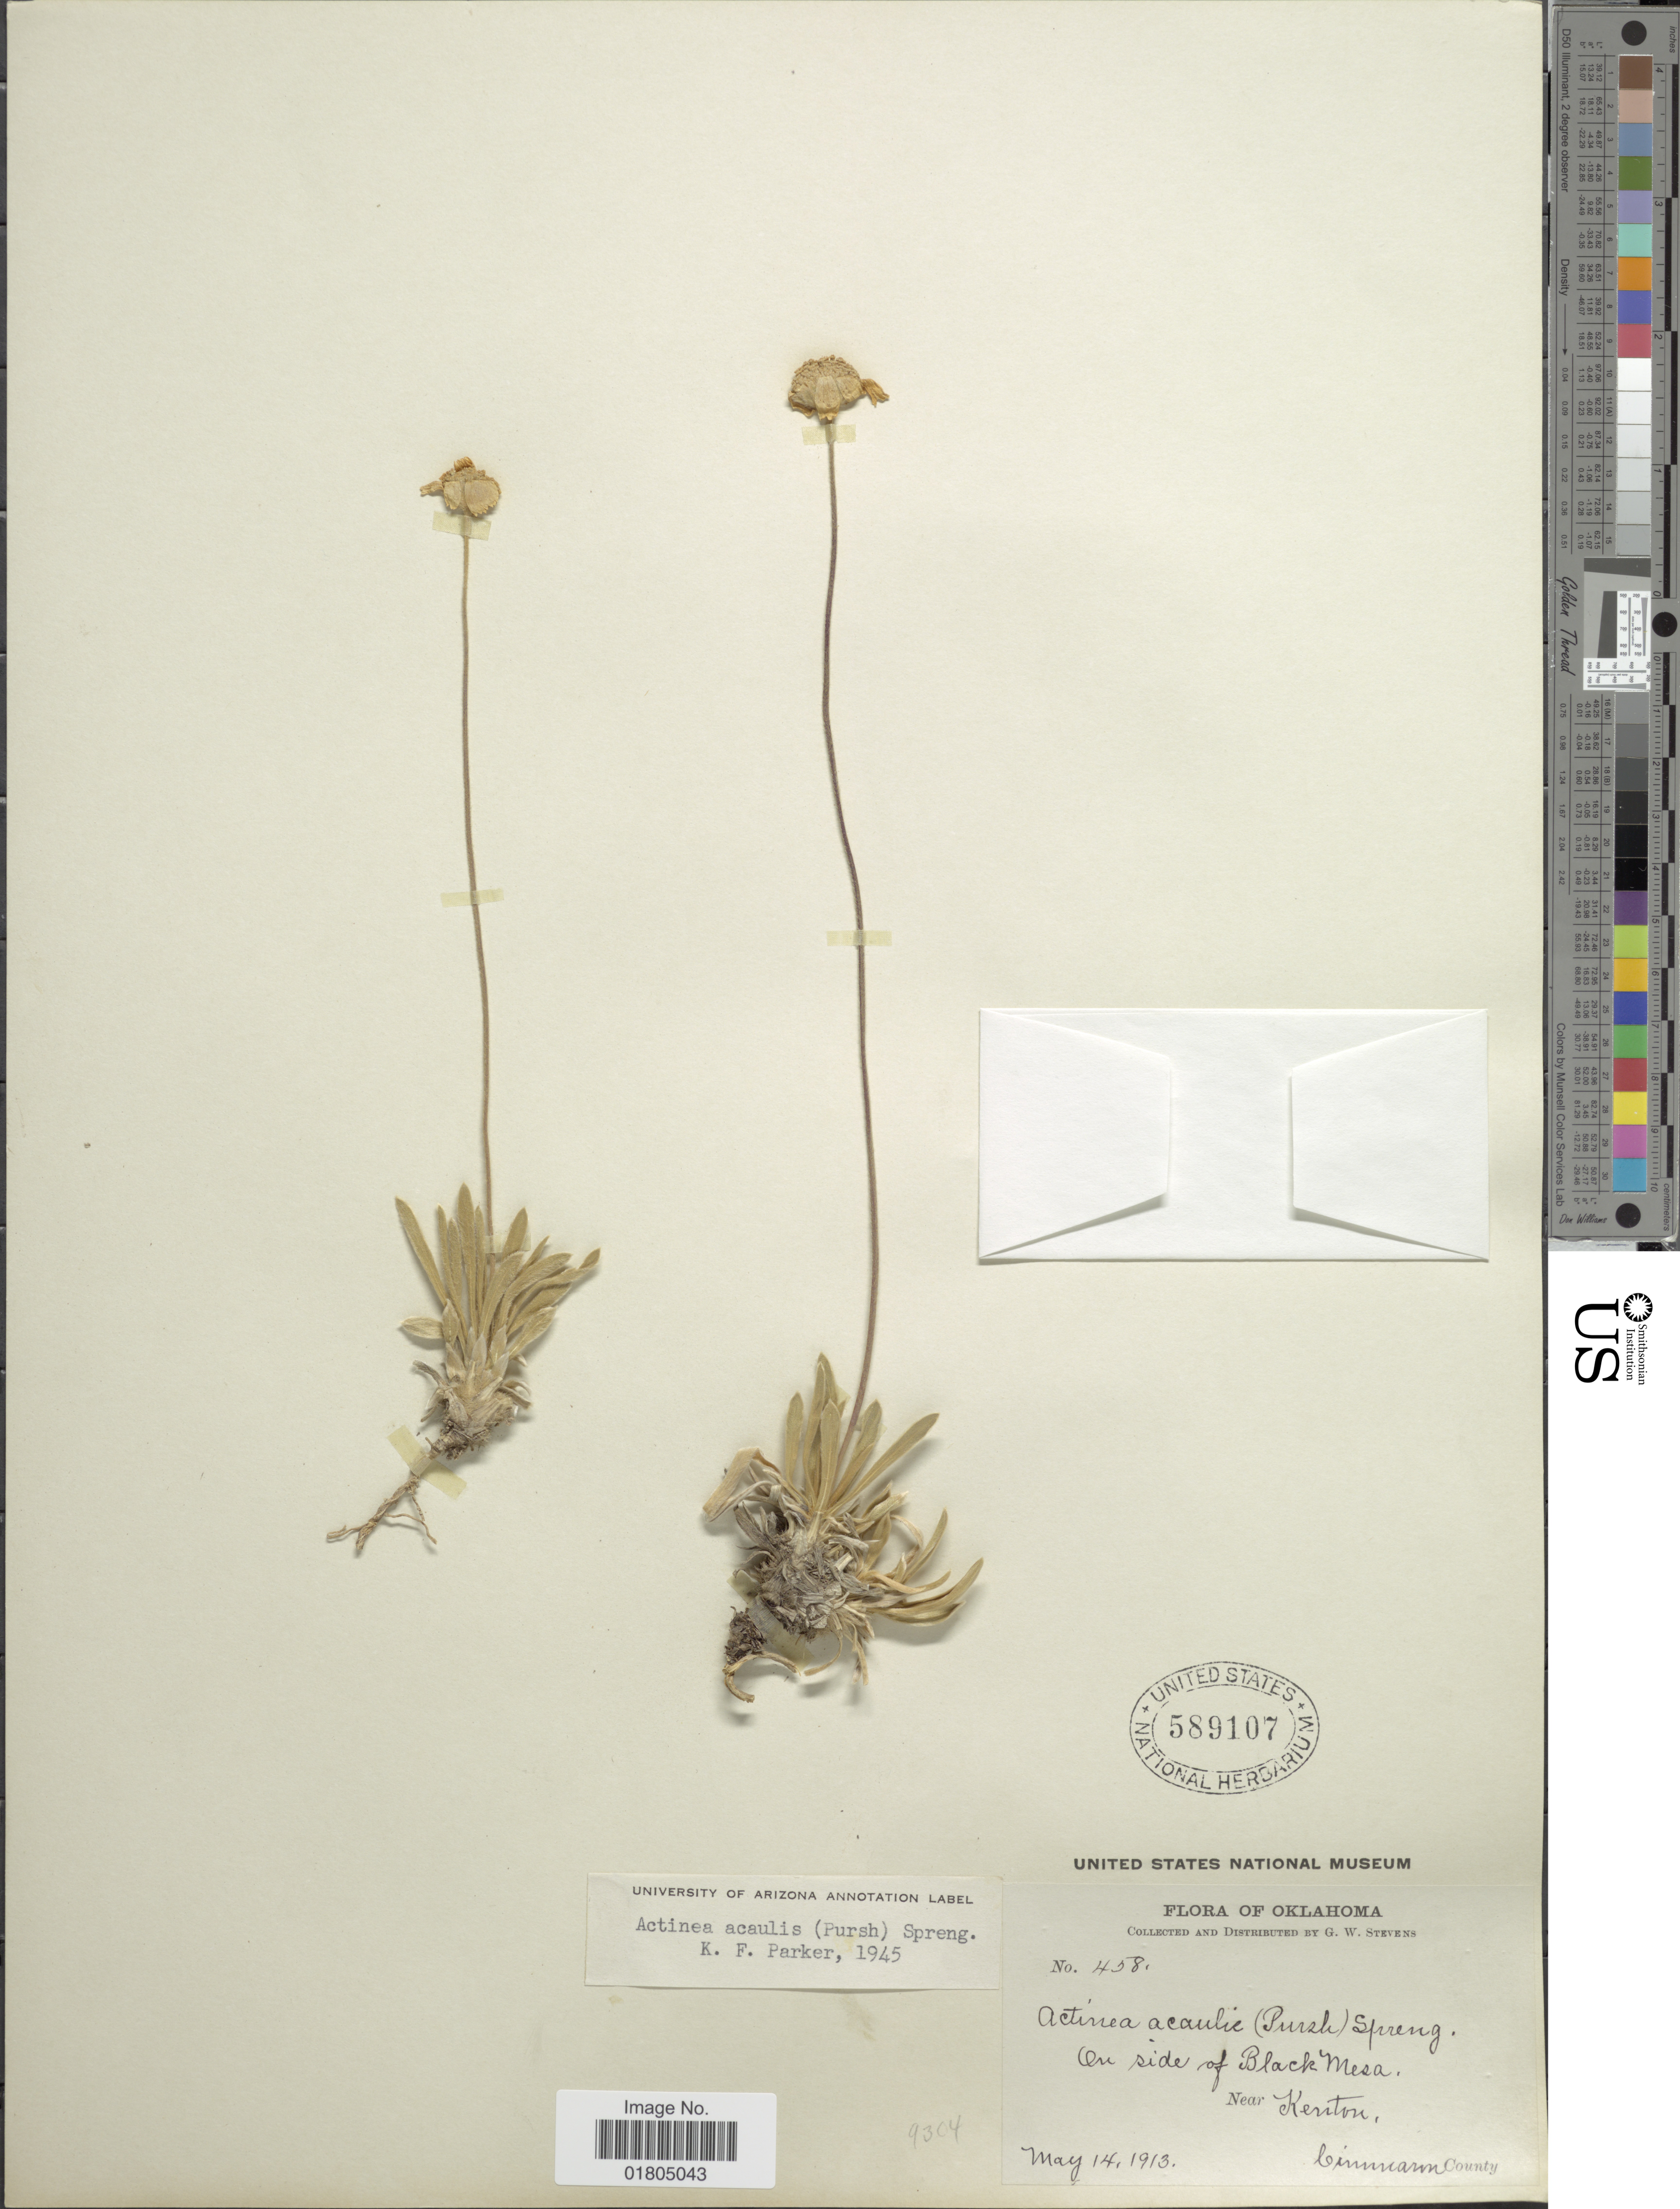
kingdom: Plantae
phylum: Tracheophyta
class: Magnoliopsida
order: Asterales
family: Asteraceae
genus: Actinea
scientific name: Actinea acaulis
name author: (Pursh) Spreng.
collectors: G. W. Stevens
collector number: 458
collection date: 1913-05-14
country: United States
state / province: Oklahoma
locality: On side of Black Mesa, Near Kenton, Cimmaron County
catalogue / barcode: US 589107